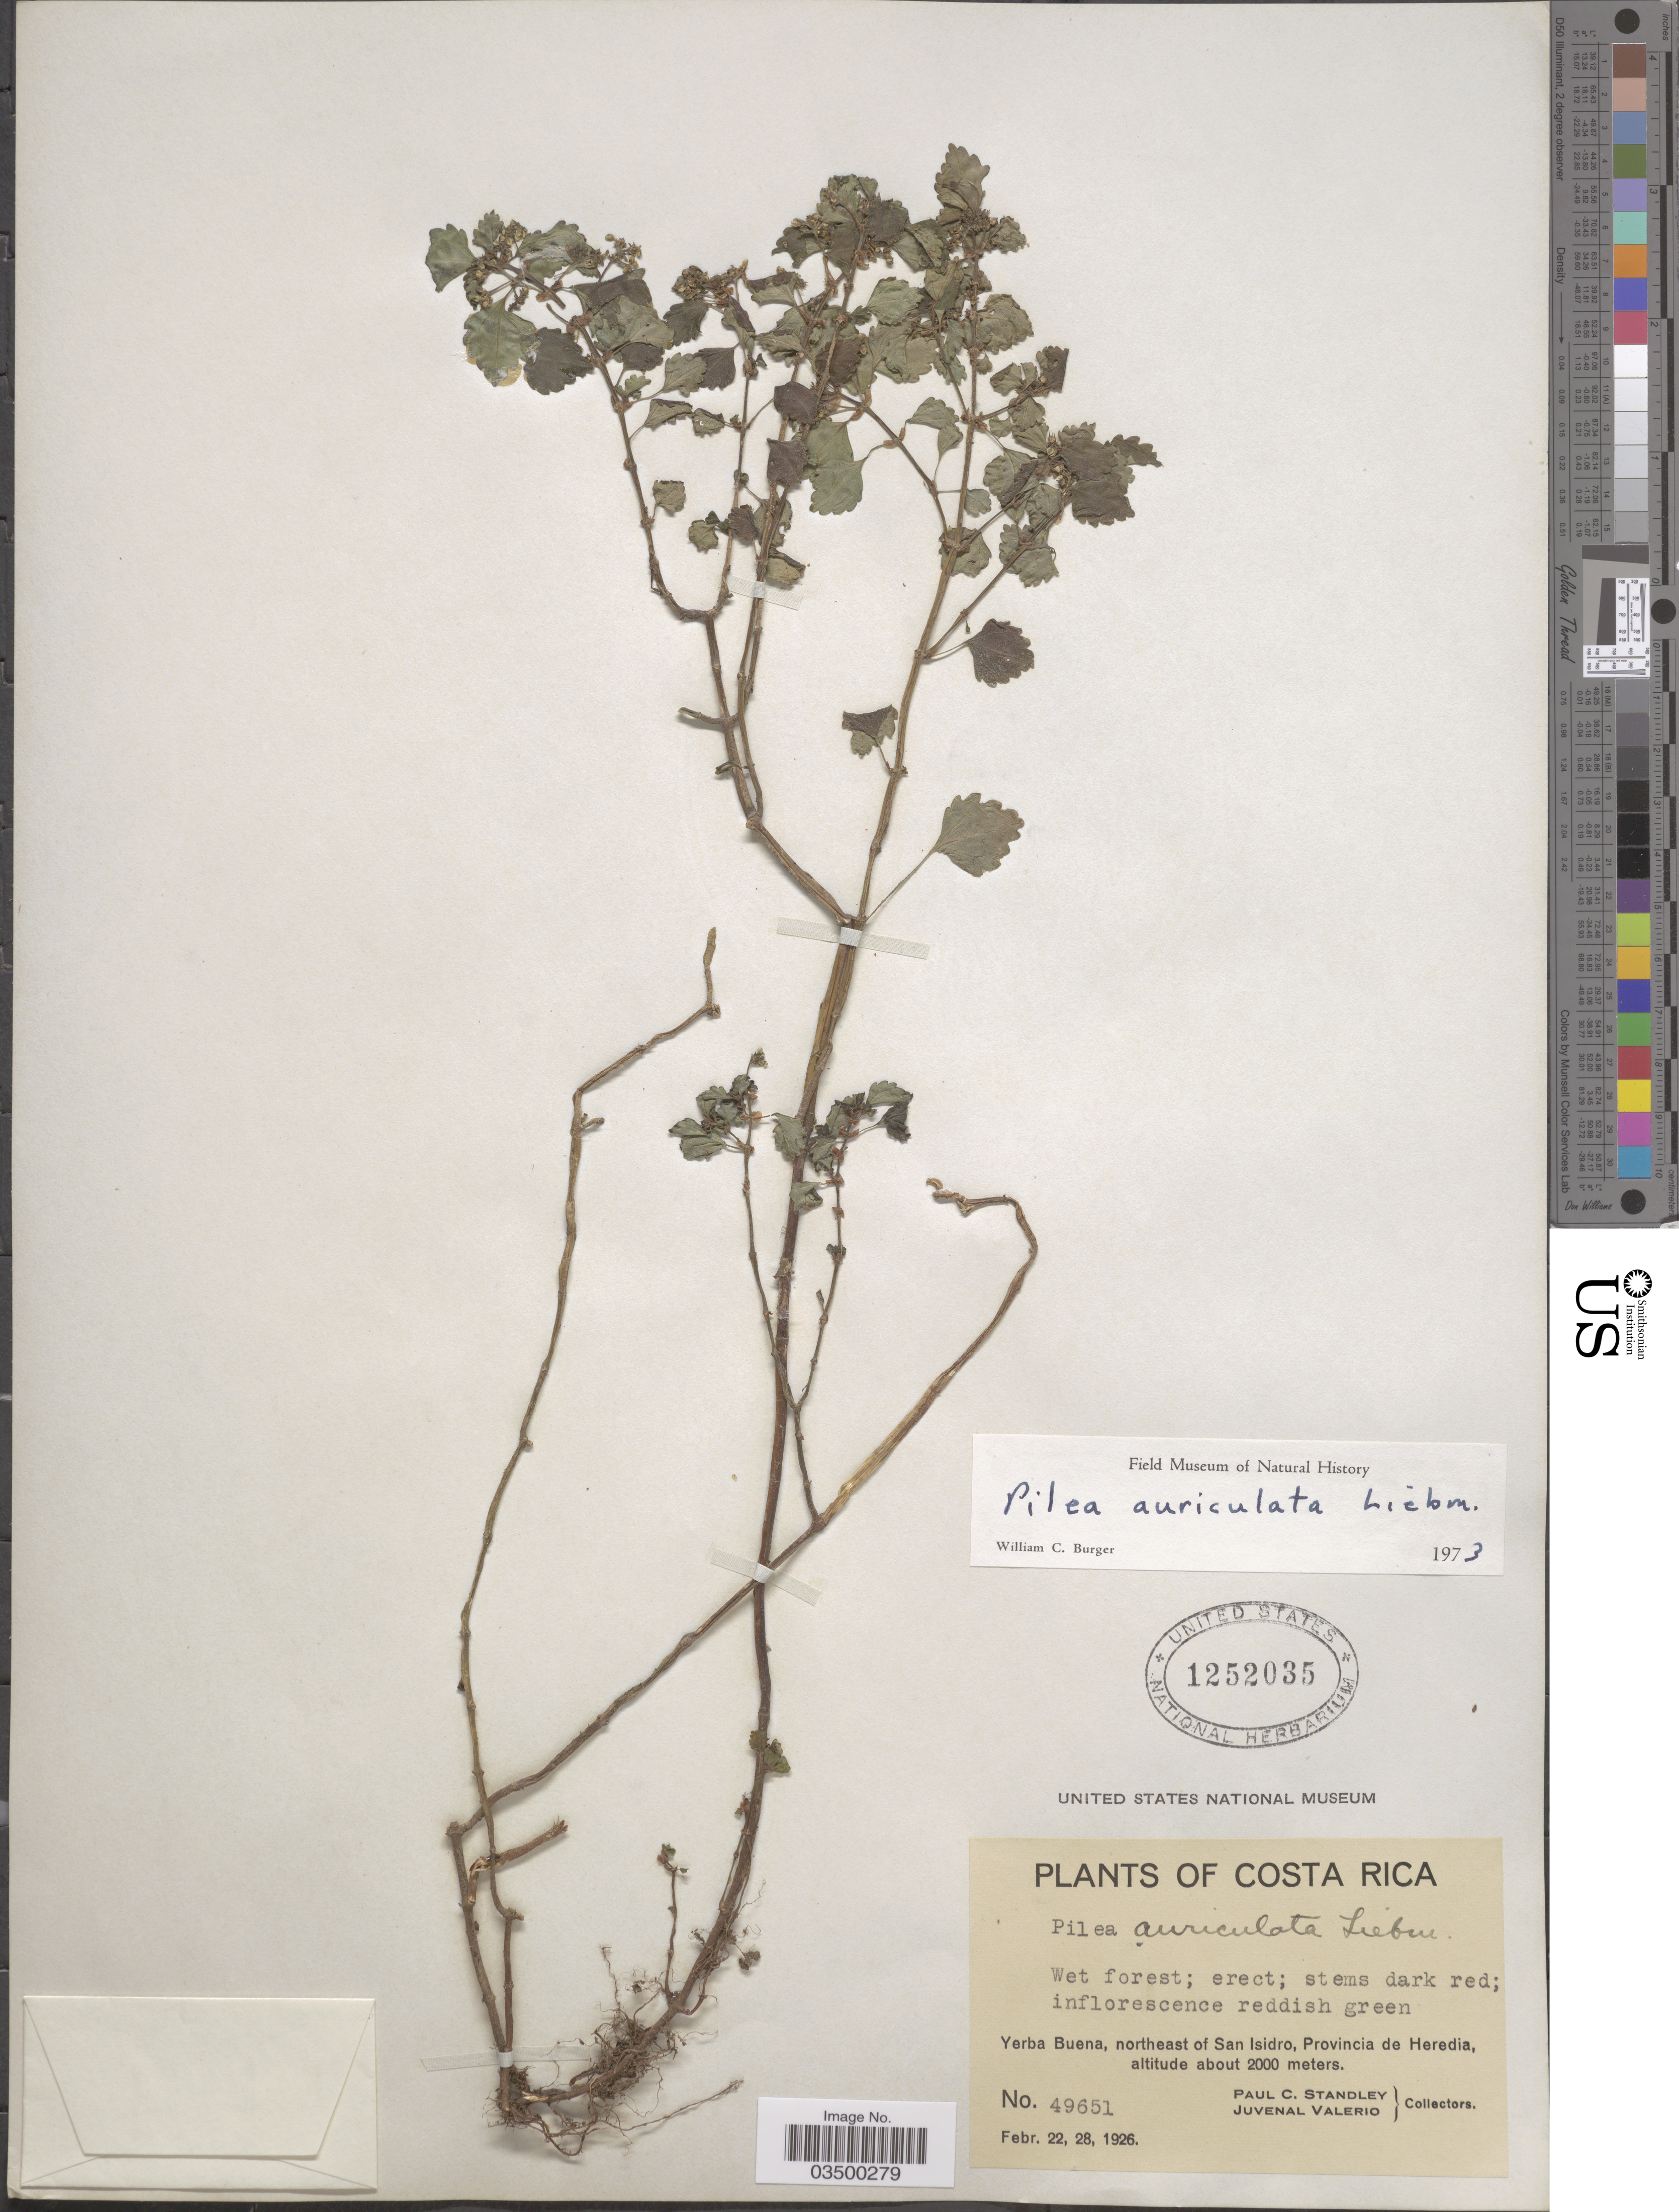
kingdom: Plantae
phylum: Tracheophyta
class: Magnoliopsida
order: Rosales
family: Urticaceae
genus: Pilea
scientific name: Pilea auriculata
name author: Liebm.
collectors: P. C. Standley & J. Valerio R.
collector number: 49651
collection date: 1926-02-22/1926-02-28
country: Costa Rica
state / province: Heredia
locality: Yerba Buena, northeast of San Isidro.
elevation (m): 2000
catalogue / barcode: US 1252035